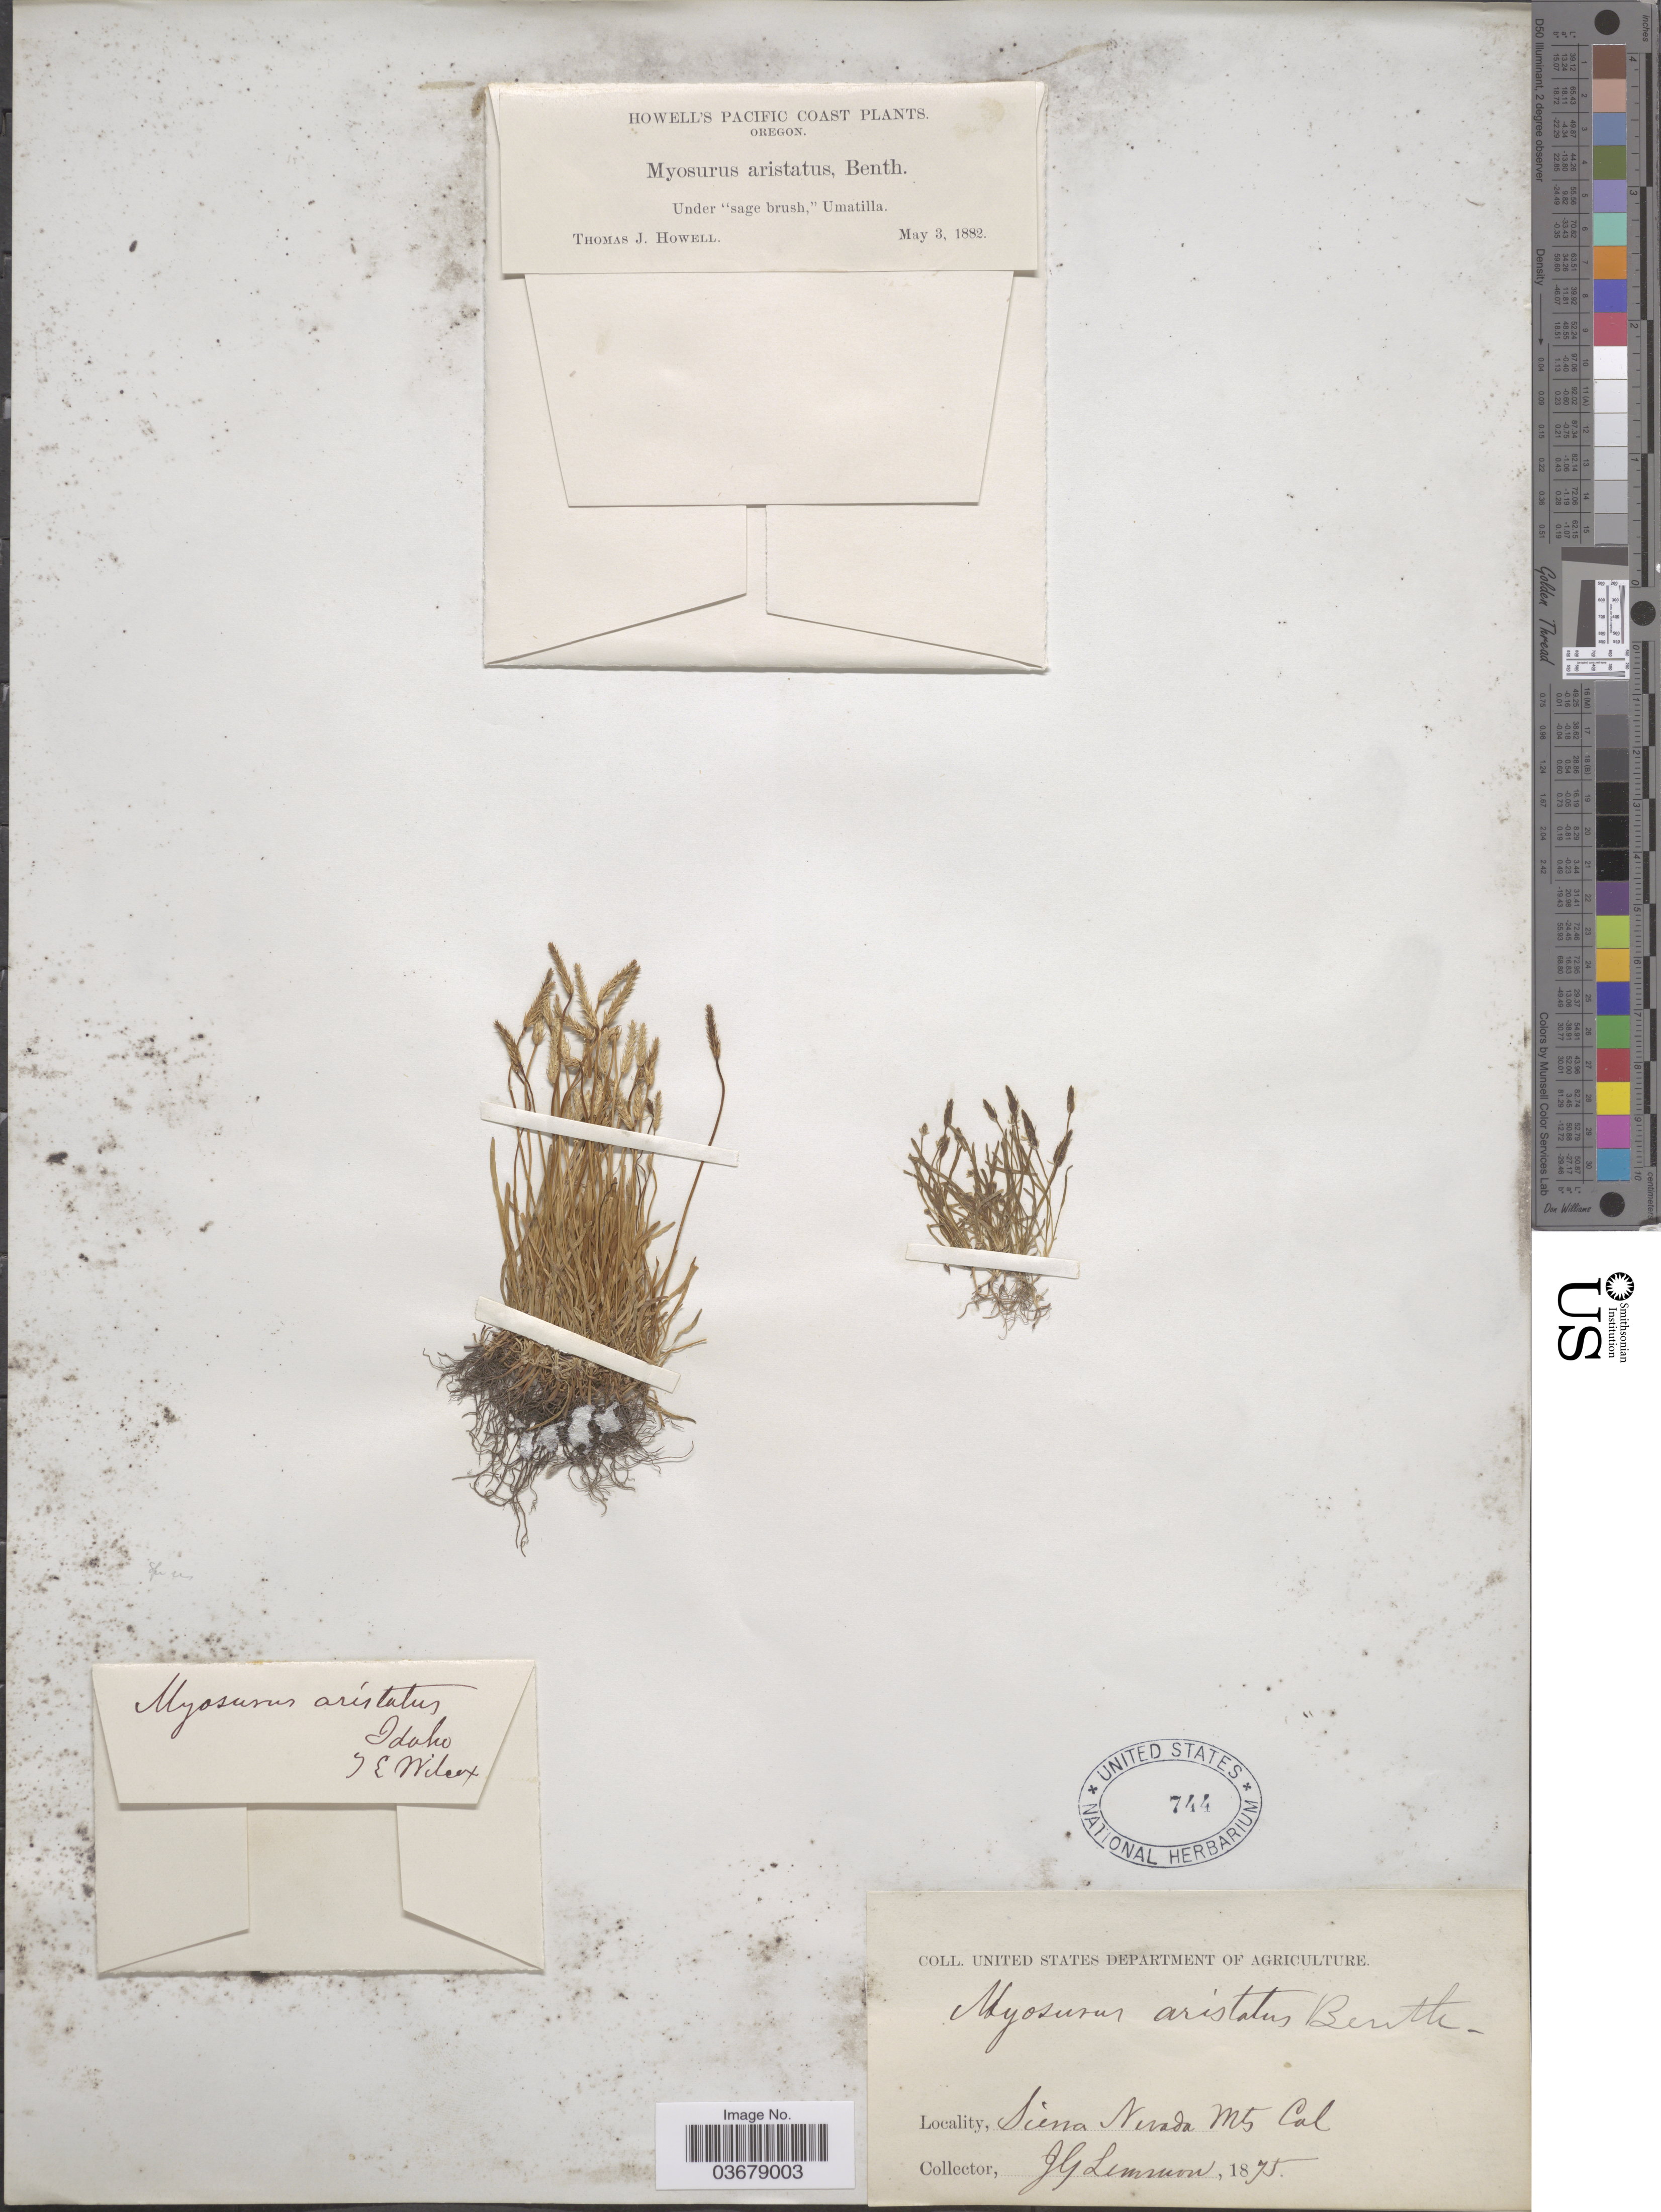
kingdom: Plantae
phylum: Tracheophyta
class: Magnoliopsida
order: Ranunculales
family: Ranunculaceae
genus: Myosurus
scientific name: Myosurus aristatus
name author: Benth.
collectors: T. J. Howell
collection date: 1882-05-03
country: United States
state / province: Oregon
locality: Pacific Coast, Umatilla.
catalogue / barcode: US 744